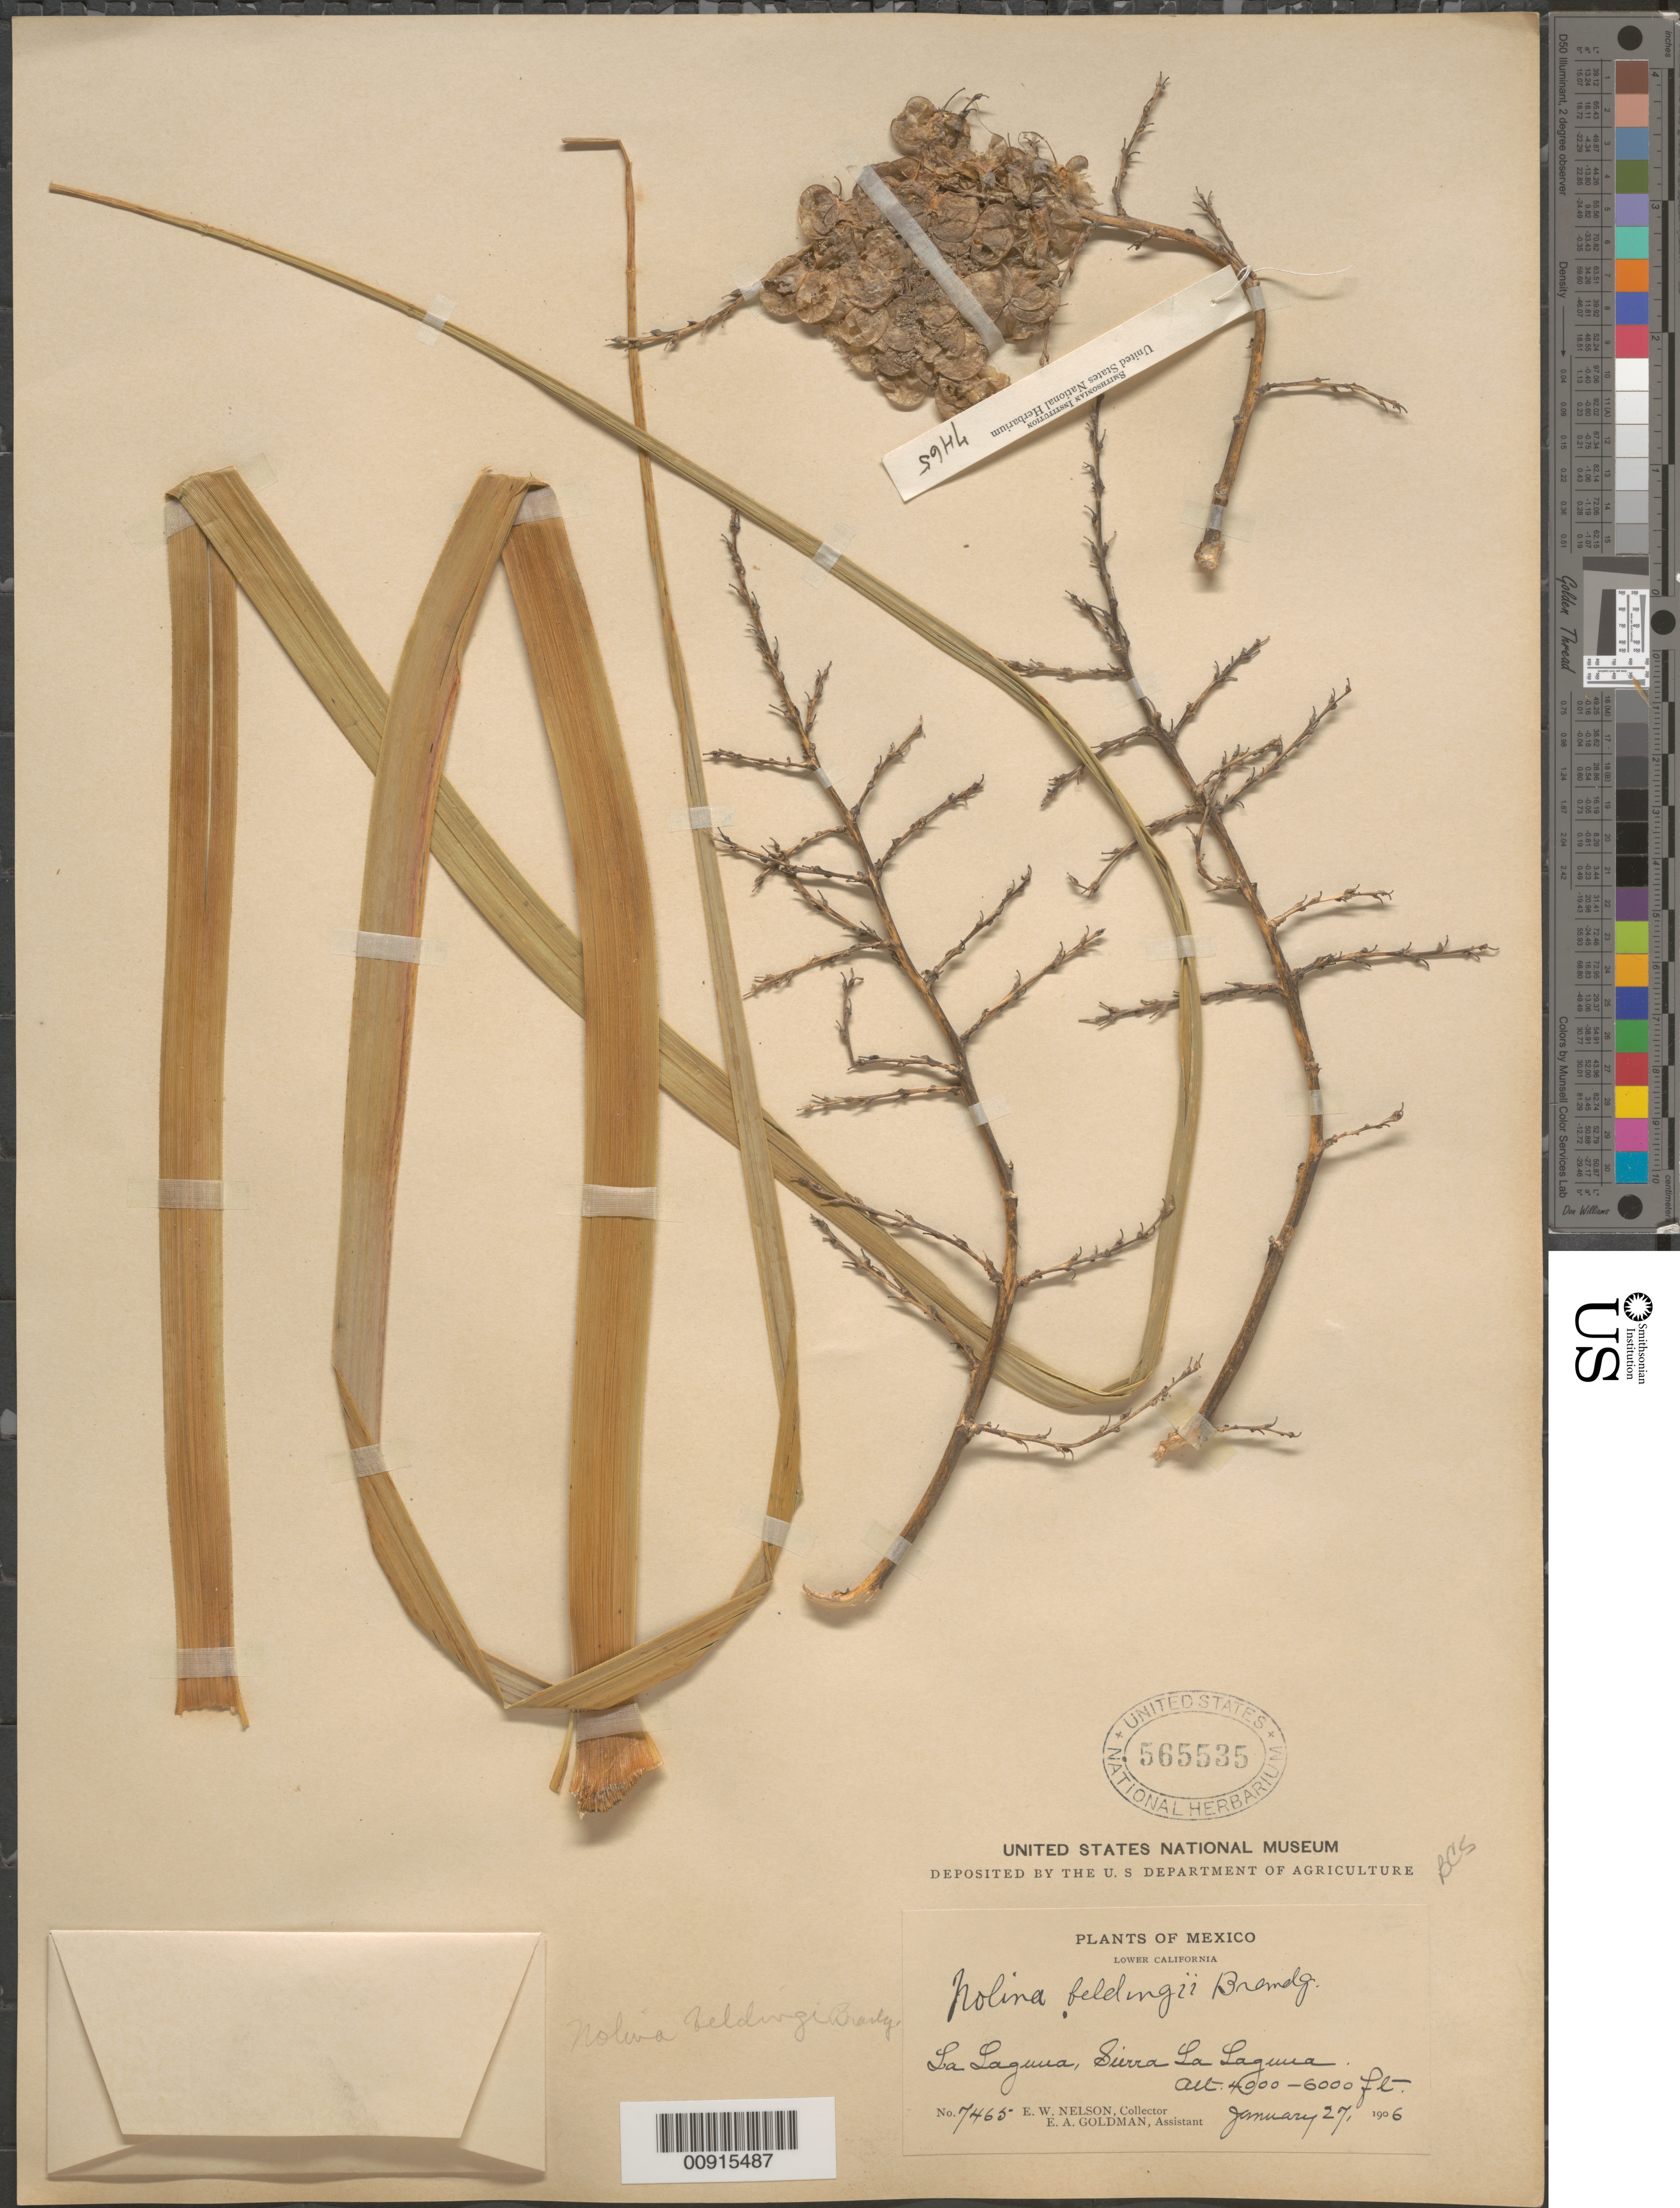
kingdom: Plantae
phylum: Tracheophyta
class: Liliopsida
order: Asparagales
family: Asparagaceae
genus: Nolina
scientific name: Nolina beldingii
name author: Brandegee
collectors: E. W. Nelson & E. A. Goldman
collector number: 7465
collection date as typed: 27 Jan 1906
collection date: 1906-01-27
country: Mexico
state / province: Baja California Sur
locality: La Laguna, Sierra La Laguna, Lower California.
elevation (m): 1219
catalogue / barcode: US 565535